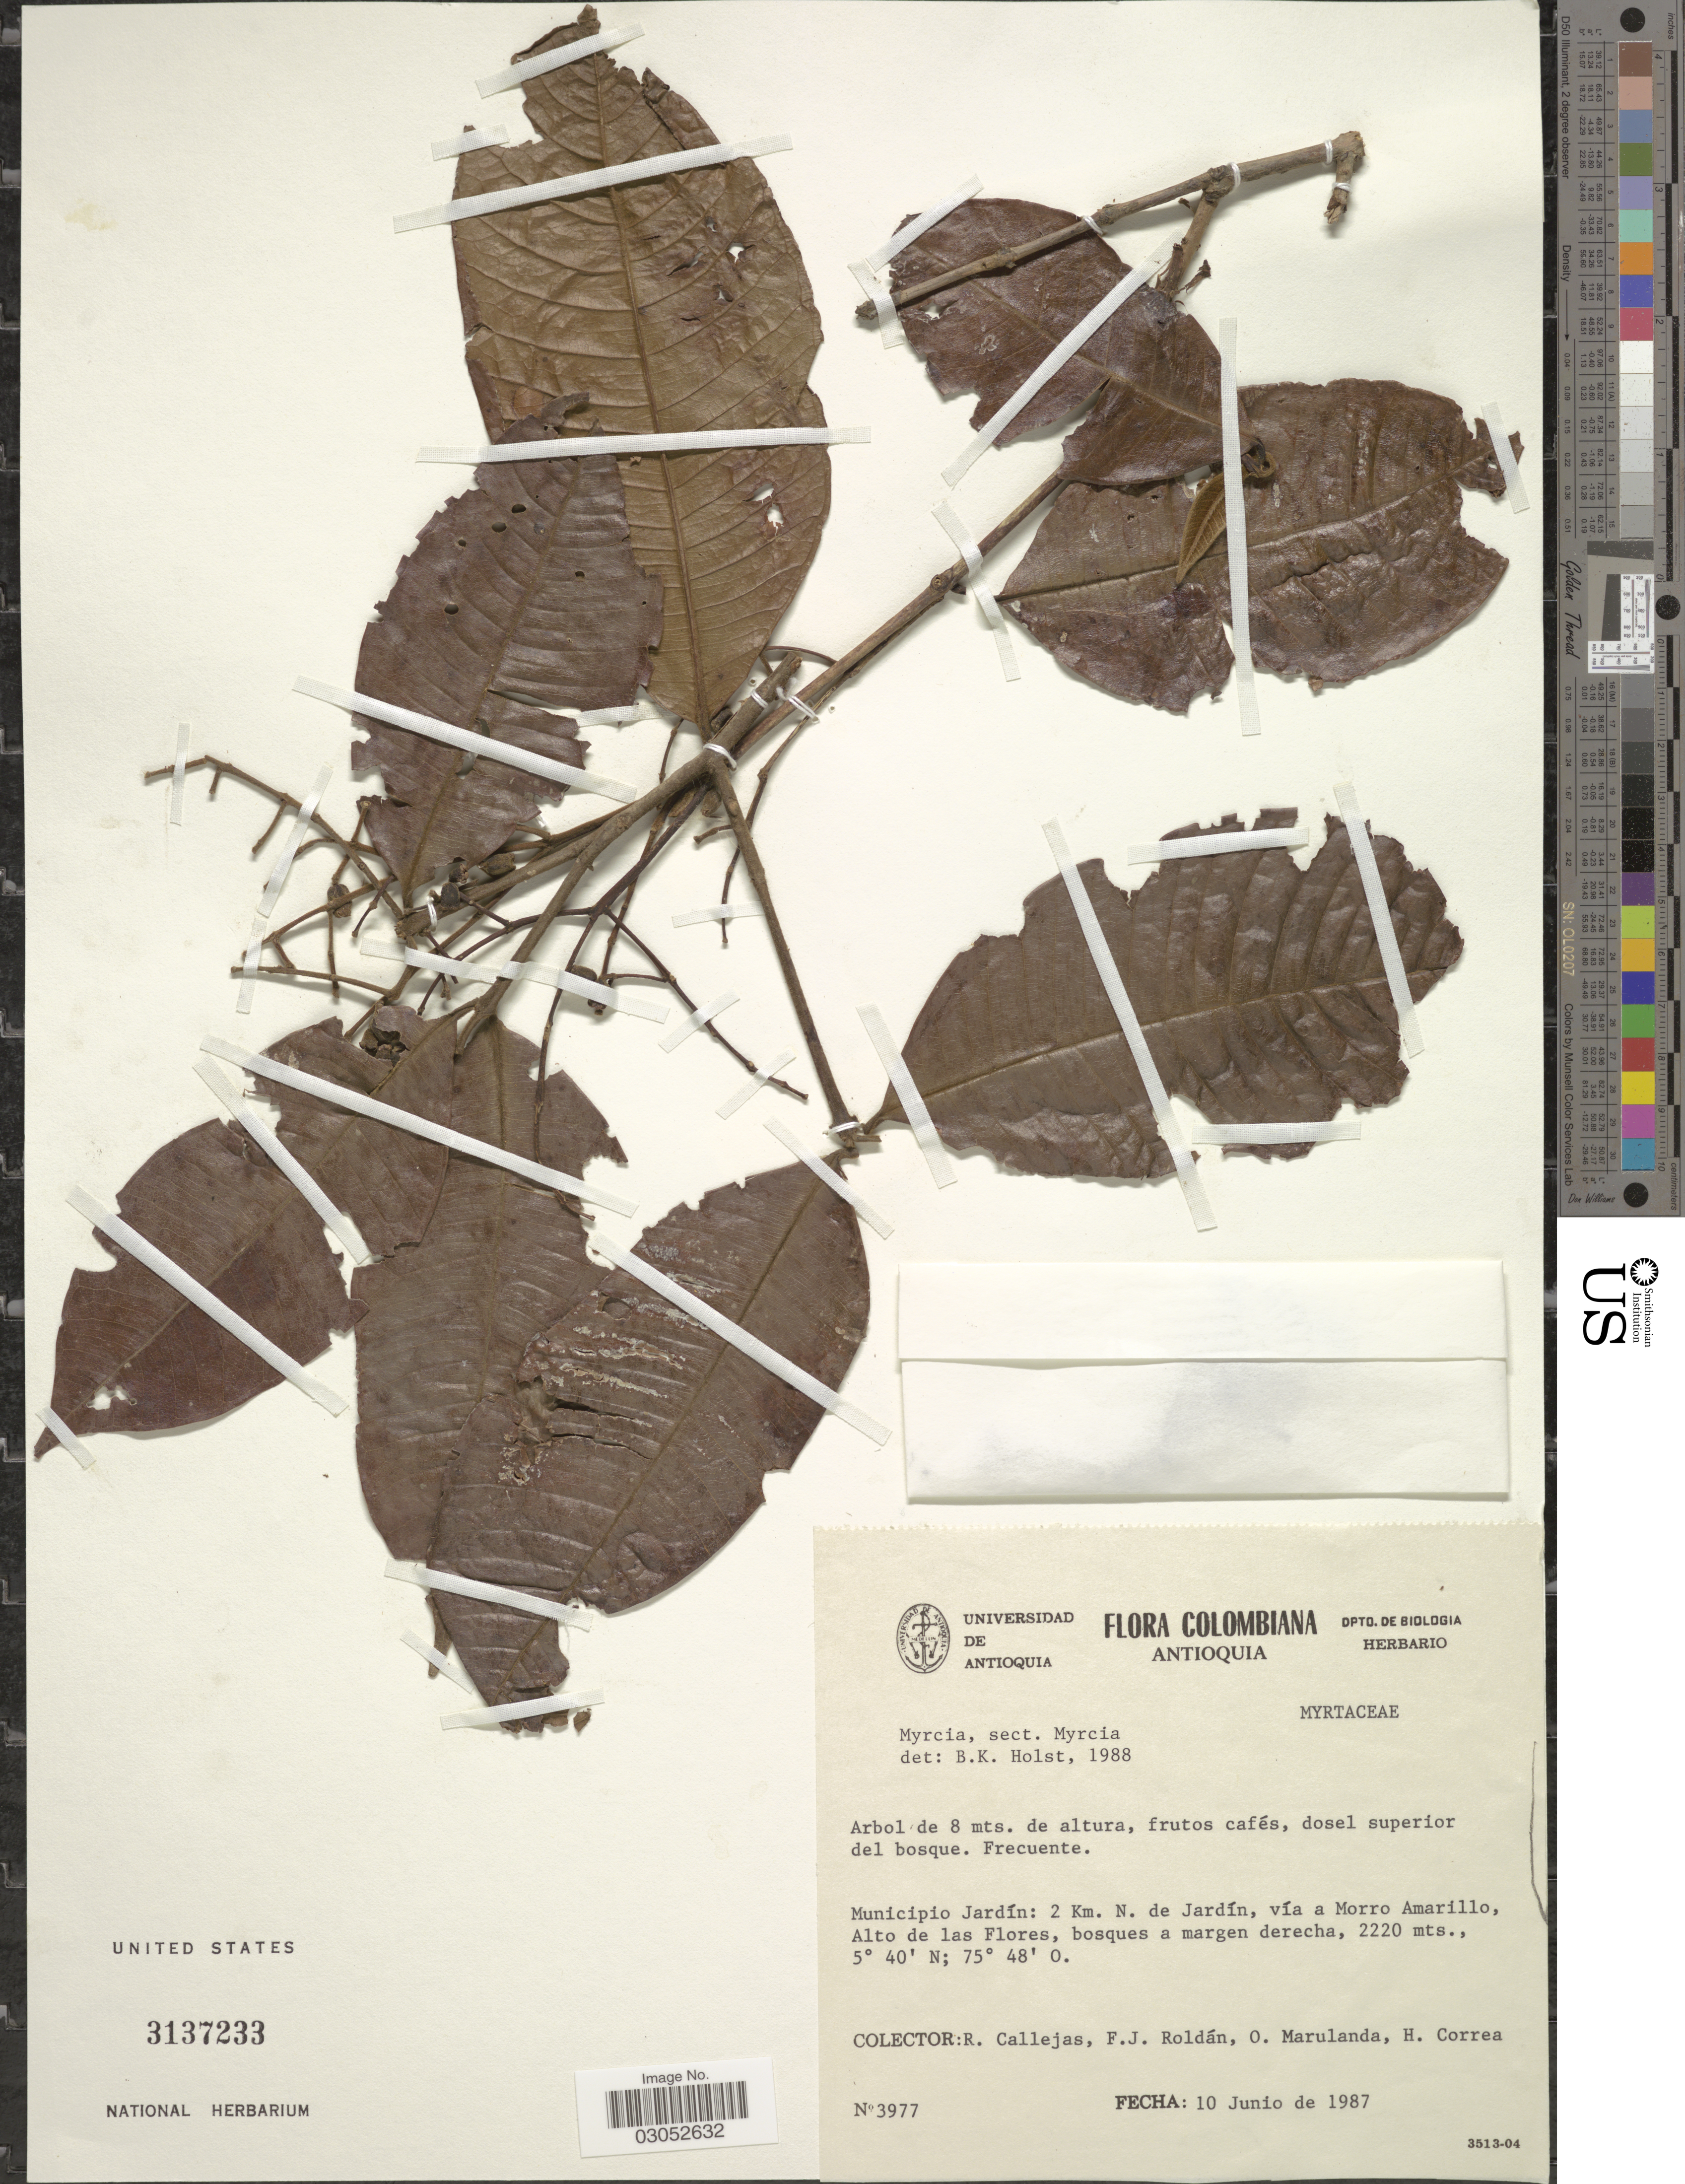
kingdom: Plantae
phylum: Tracheophyta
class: Magnoliopsida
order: Myrtales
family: Myrtaceae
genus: Myrcia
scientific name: Myrcia sp.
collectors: R. Callejas, F. J. Roldán, O. Marulanda & H. Correa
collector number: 3977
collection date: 1987-06-10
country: Colombia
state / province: Antioquia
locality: Municipio Jardín: 2 Km. N. de Jardín, vía a Morro Amarillo, Alto de las Flores.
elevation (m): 2220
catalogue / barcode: US 3137233